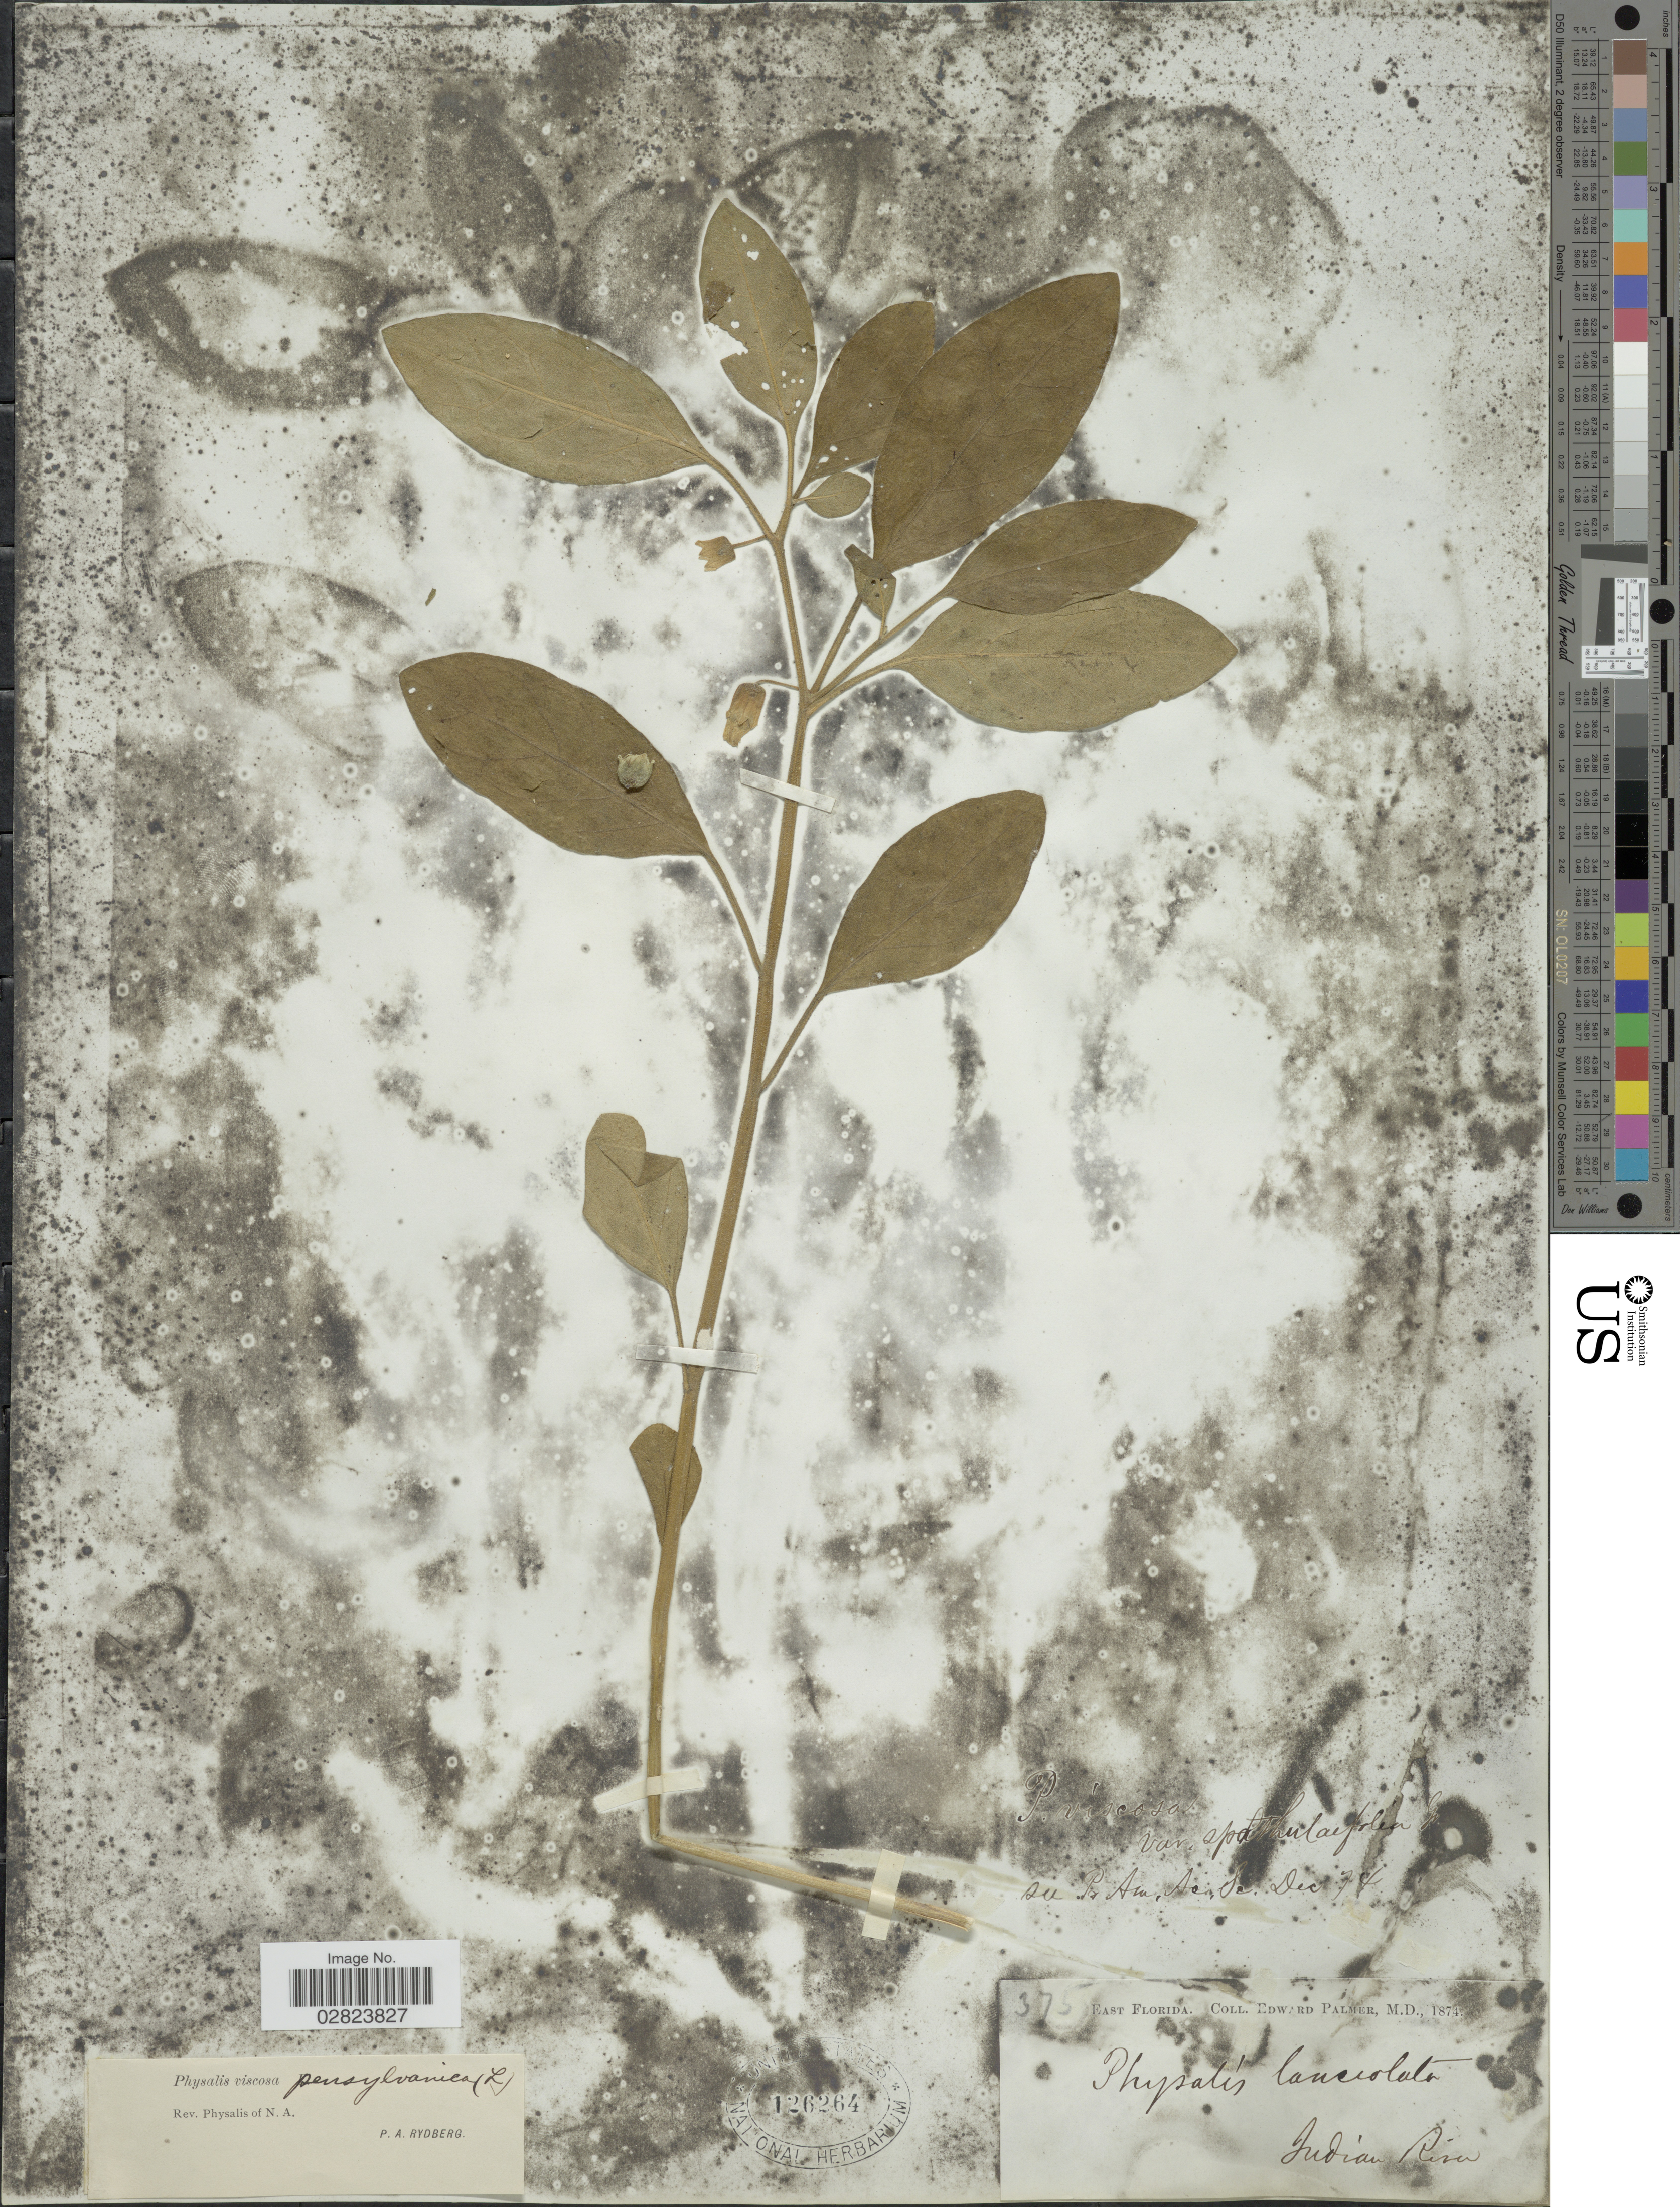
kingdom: Plantae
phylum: Tracheophyta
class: Magnoliopsida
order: Solanales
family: Solanaceae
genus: Physalis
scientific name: Physalis maritima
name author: M.A. Curtis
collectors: E. Palmer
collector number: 375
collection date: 1874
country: United States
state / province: Florida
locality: East Florida. Indian River.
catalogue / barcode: US 126264